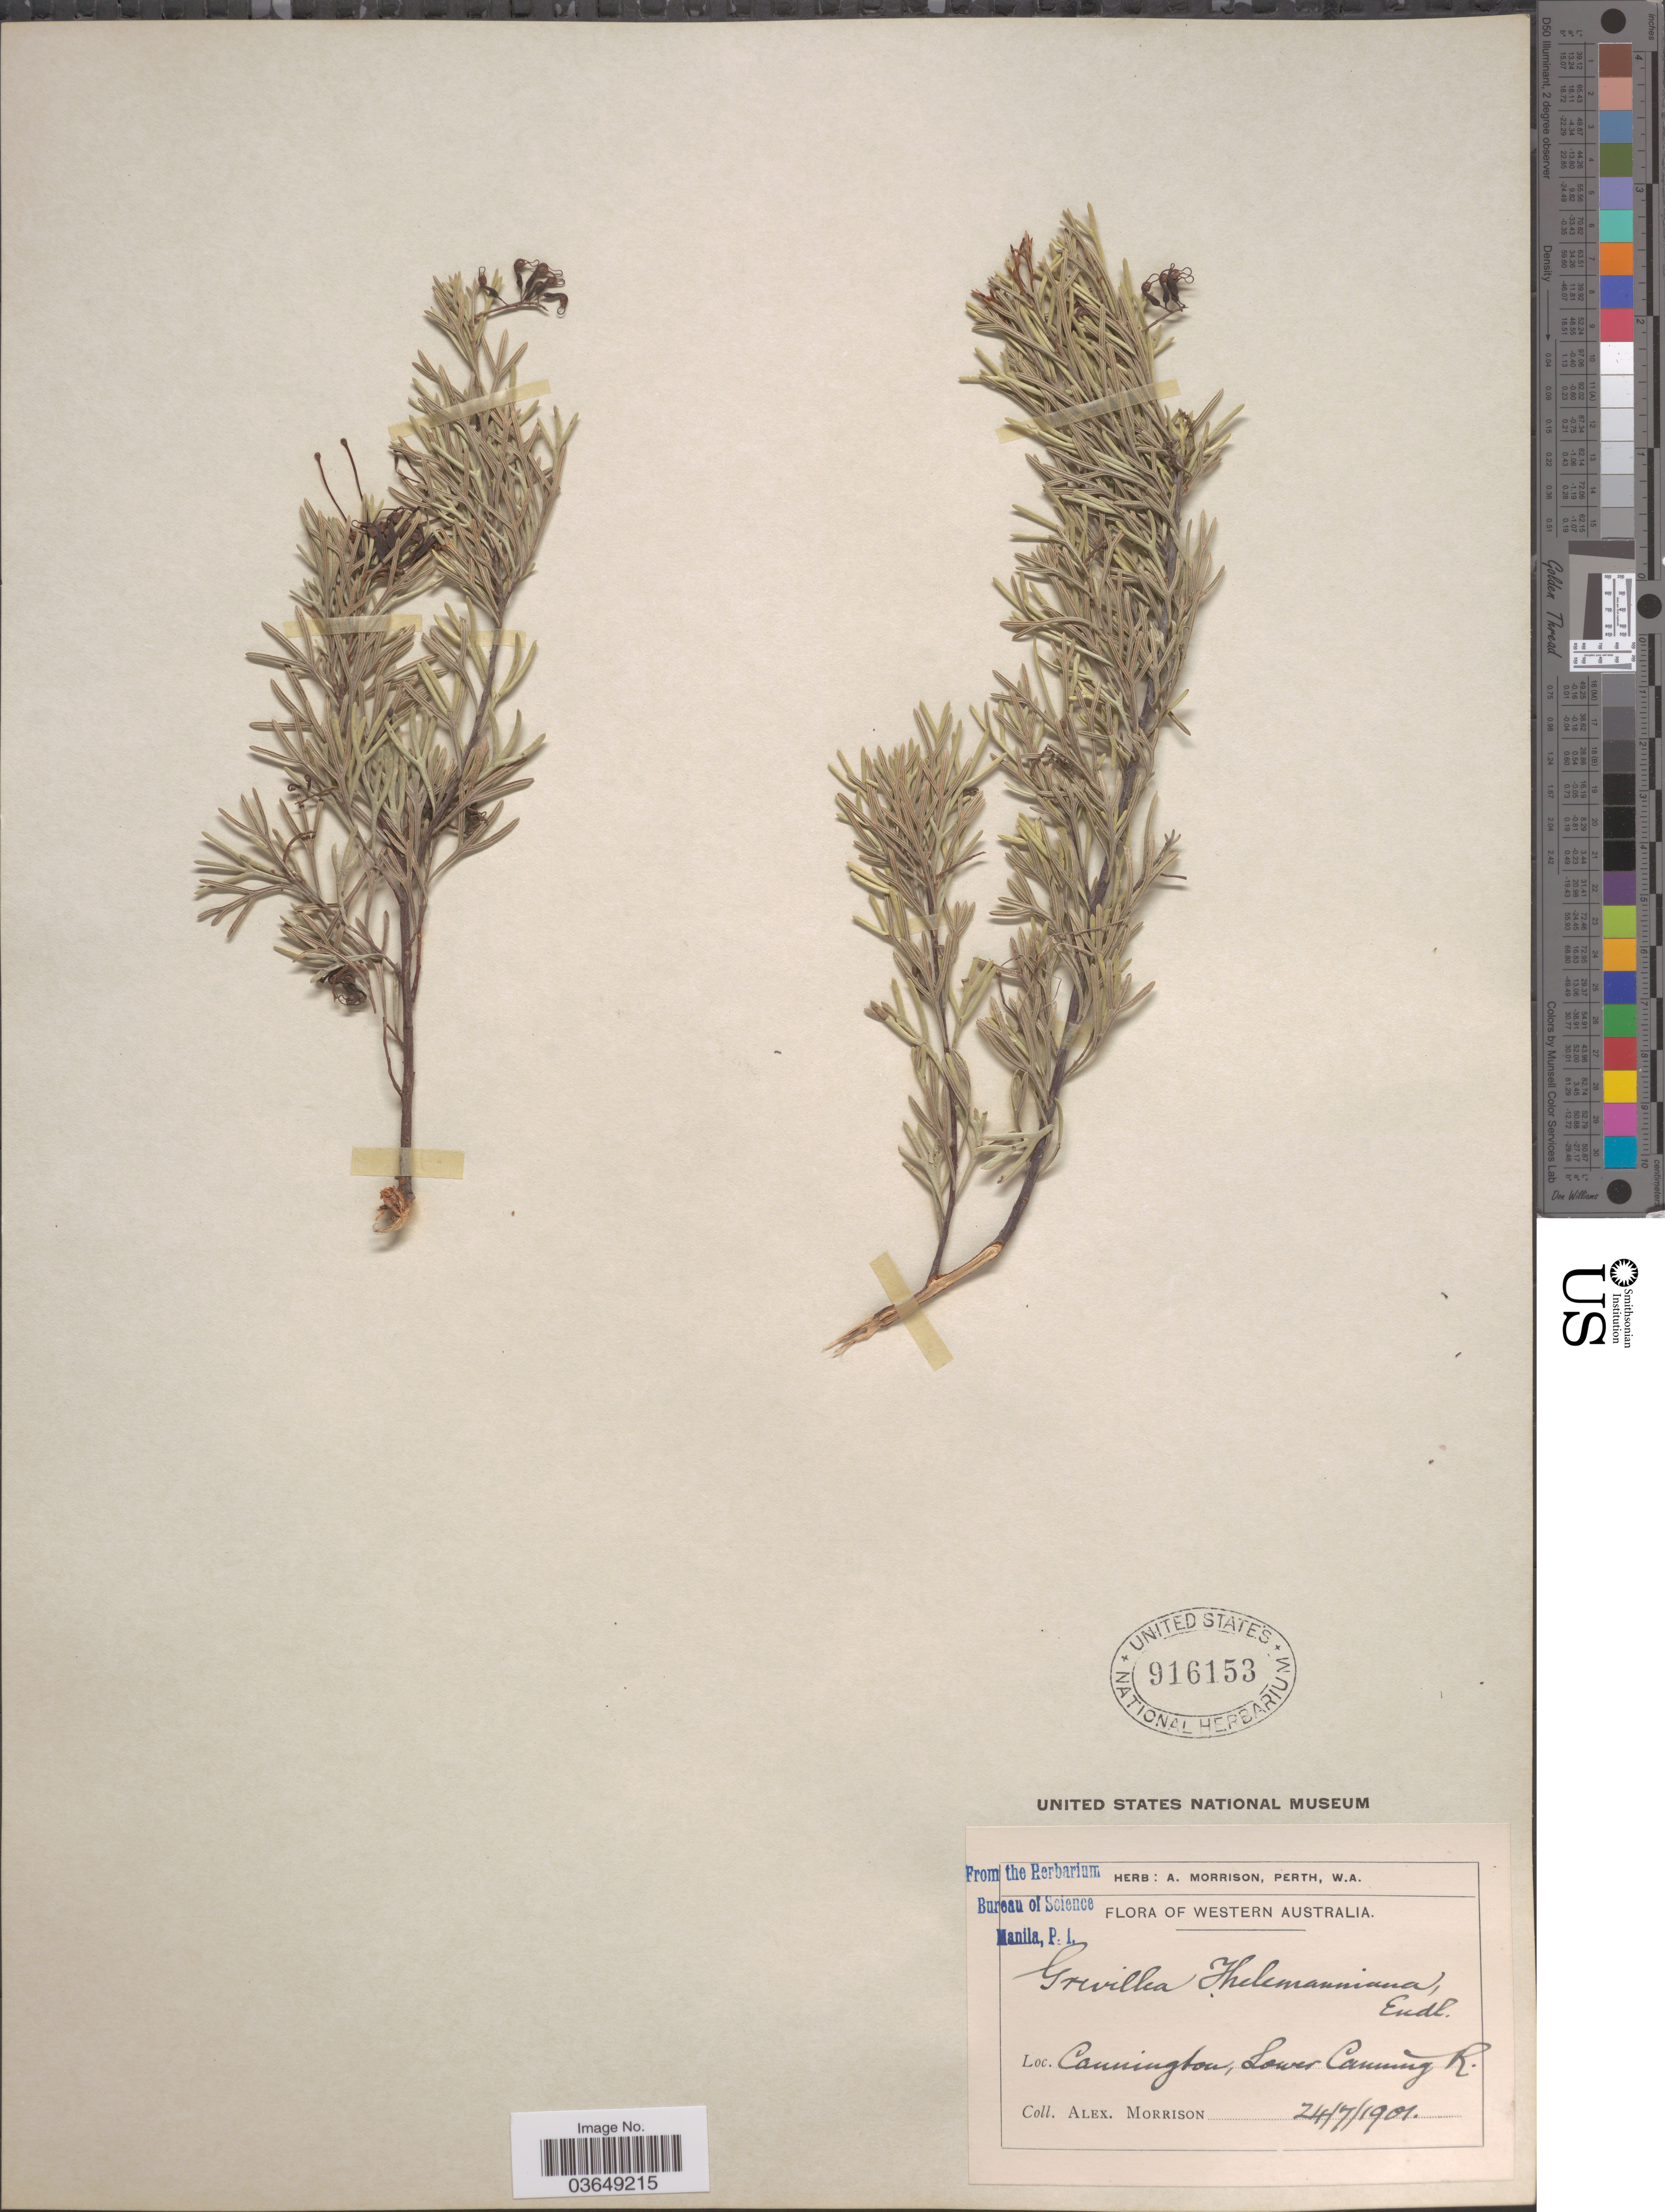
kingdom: Plantae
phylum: Tracheophyta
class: Magnoliopsida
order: Proteales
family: Proteaceae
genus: Grevillea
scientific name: Grevillea thelemanniana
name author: Hügel ex Lindl.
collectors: A. Morrison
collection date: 1901-07-24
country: Australia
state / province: Western Australia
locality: Cannington, Lower Canning R.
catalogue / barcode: US 916153